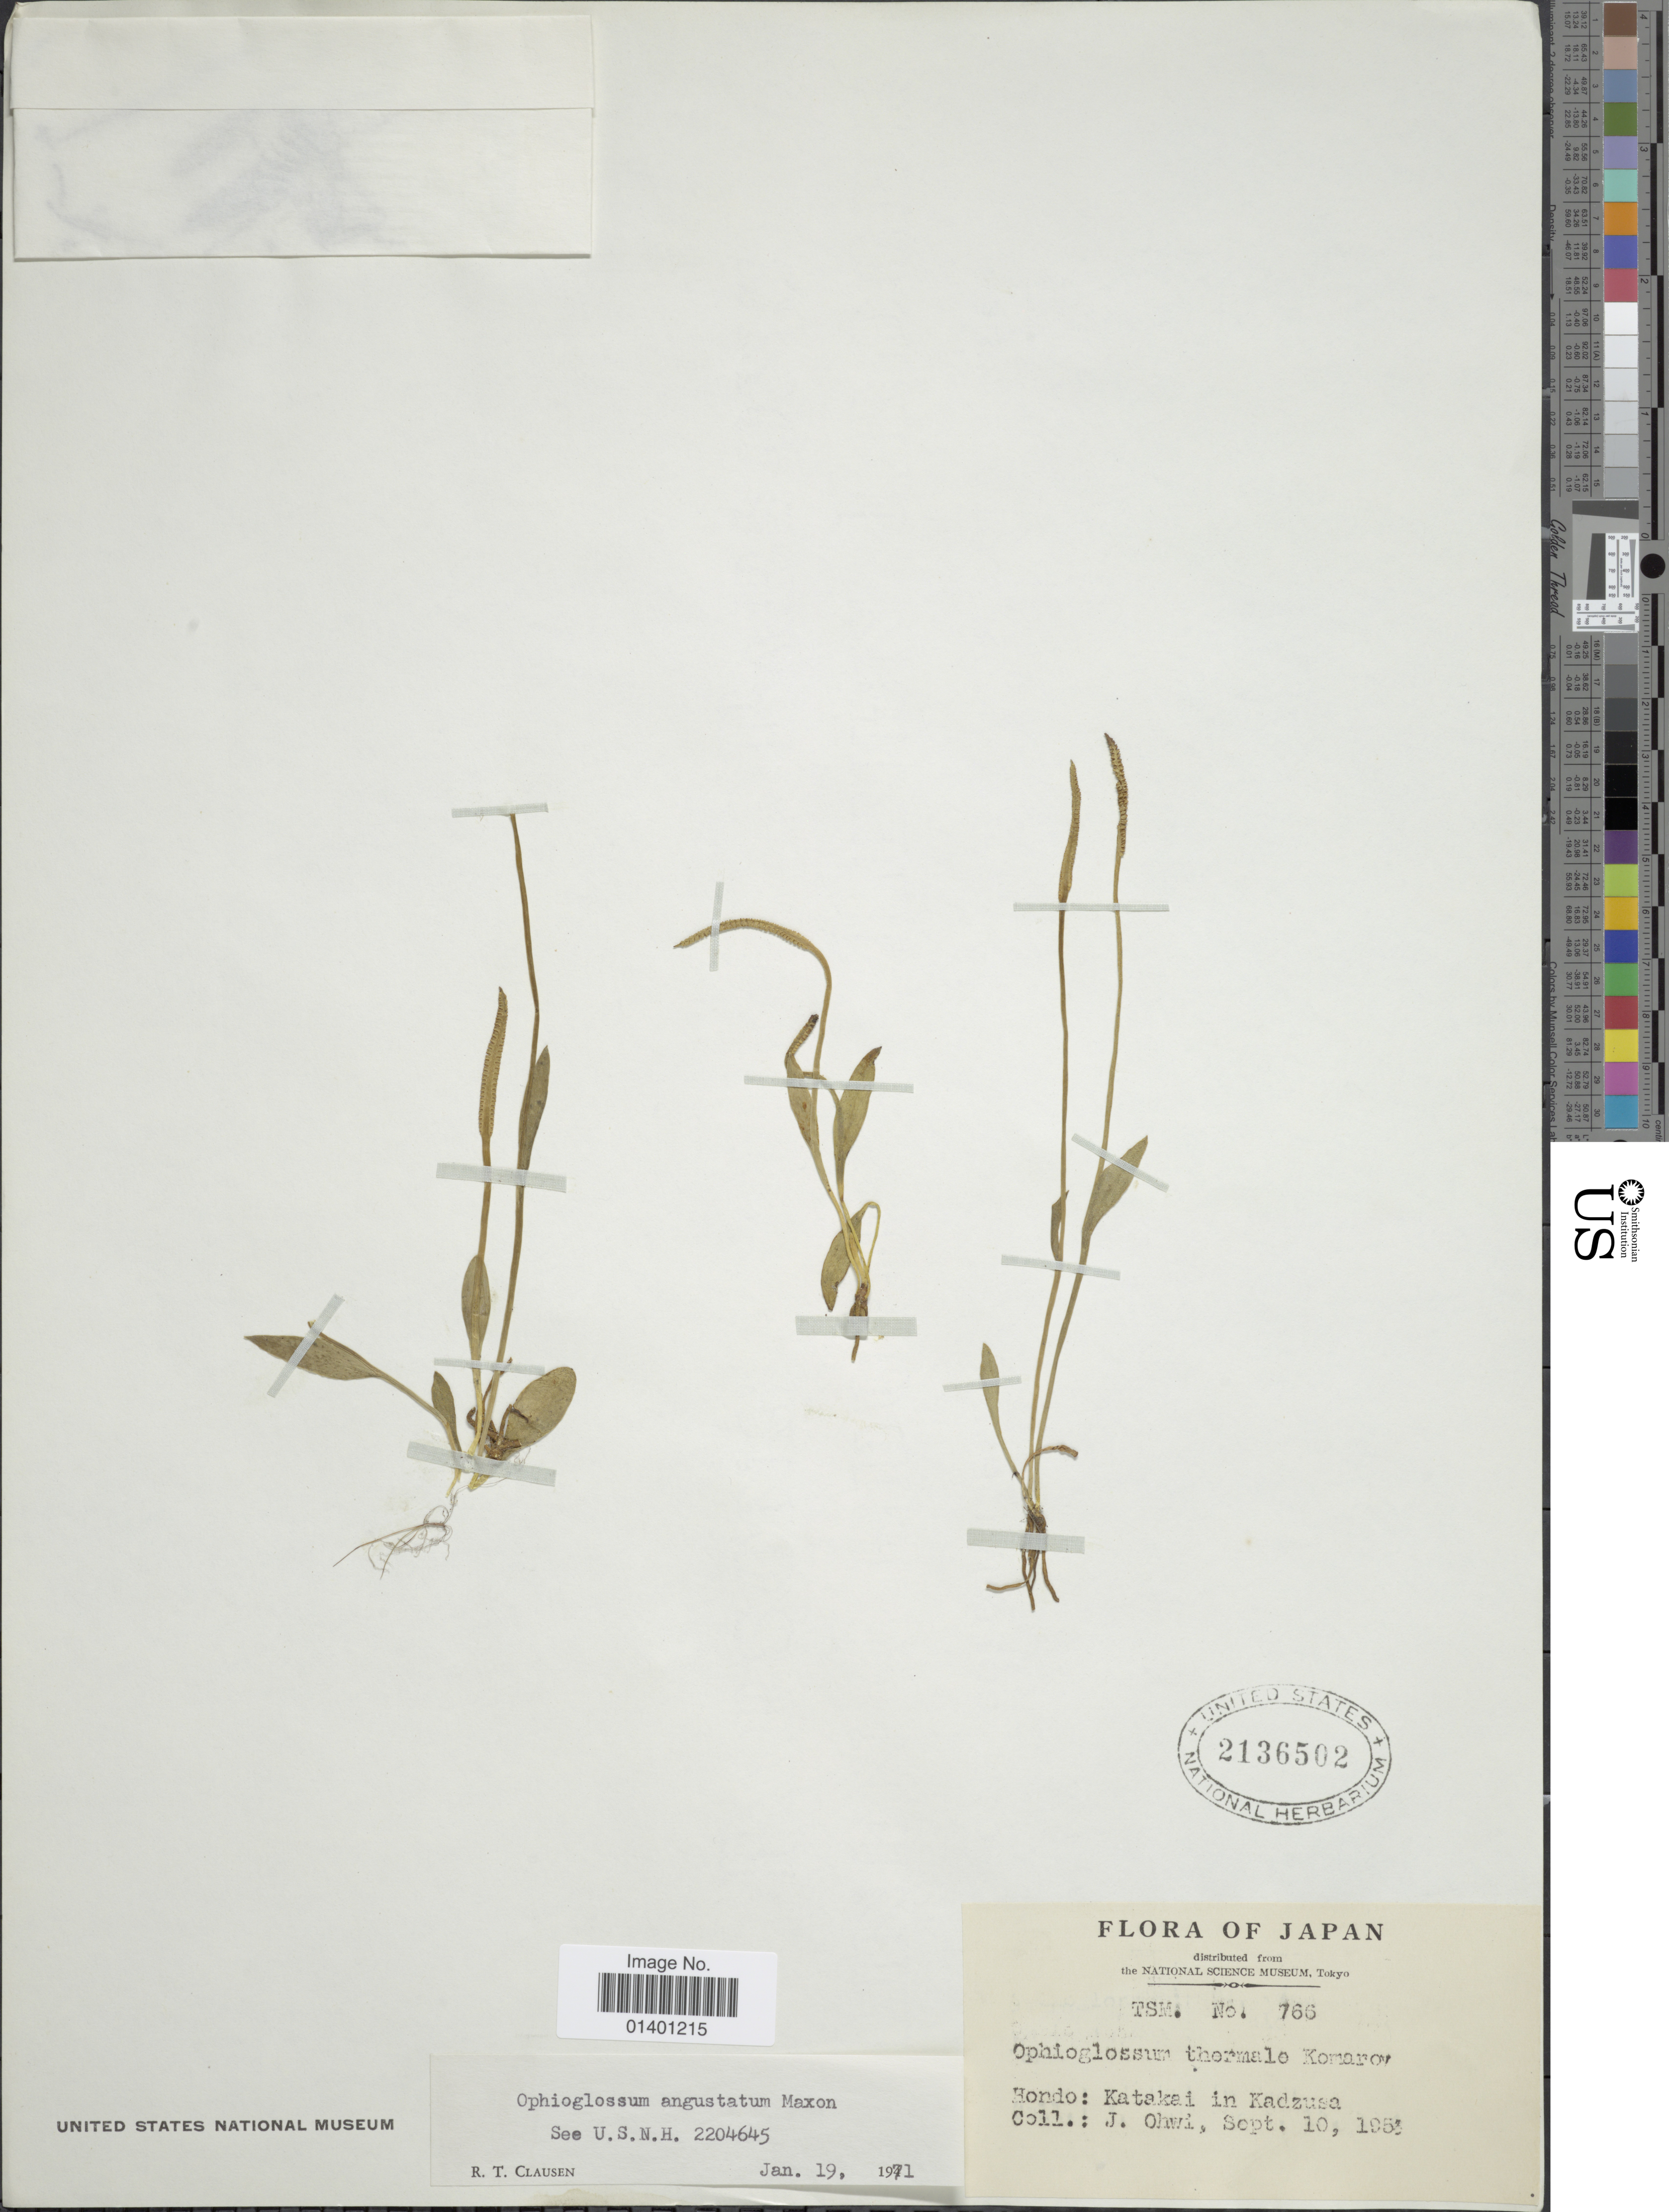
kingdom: Plantae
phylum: Tracheophyta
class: Polypodiopsida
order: Ophioglossales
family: Ophioglossaceae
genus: Ophioglossum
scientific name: Ophioglossum angustulatum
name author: Maxon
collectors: J. Ohwi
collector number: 766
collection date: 1953-09-10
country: Japan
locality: Hondo: Katakai in Kadzusa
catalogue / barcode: US 2136502